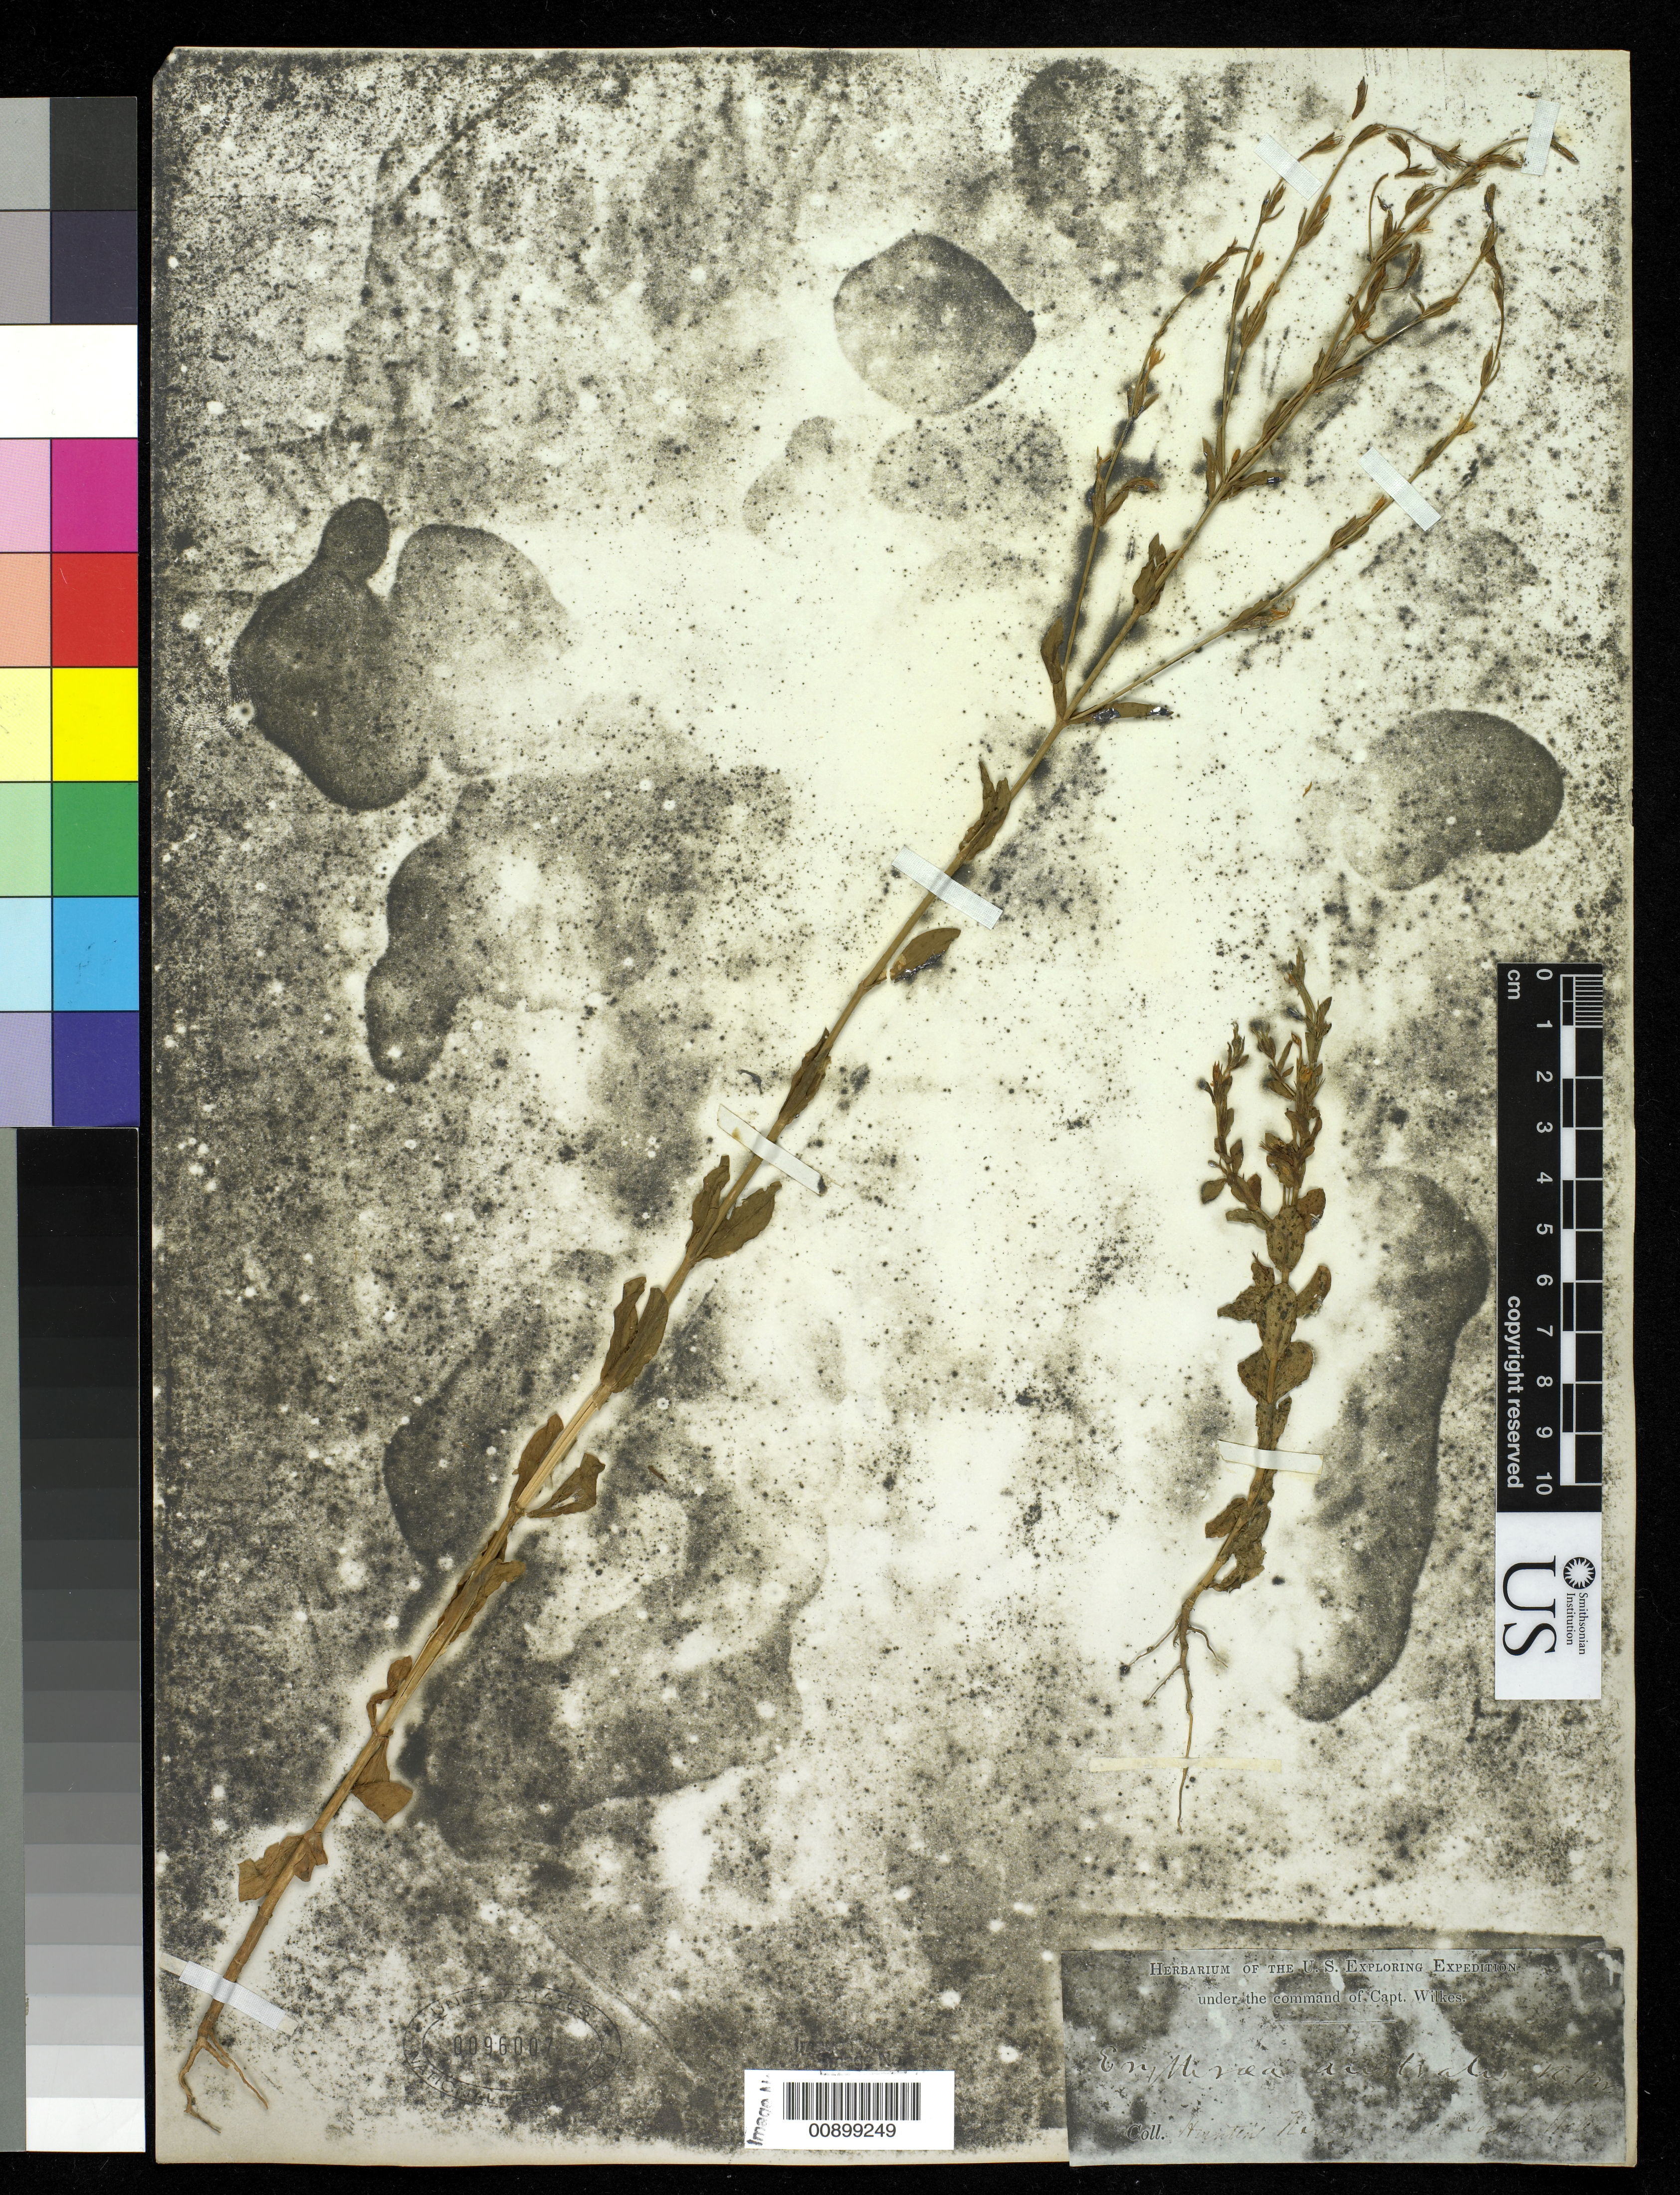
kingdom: Plantae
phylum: Tracheophyta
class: Magnoliopsida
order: Gentianales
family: Gentianaceae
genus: Schenkia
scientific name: Schenkia australis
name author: (R. Br.) G. Mans.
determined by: Strong, Mark T., (BOT), Smithsonian Institution - National Museum of Natural History (UNITED STATES)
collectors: Wilkes Explor. Exped.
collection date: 1838/1842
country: Australia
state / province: New South Wales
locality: Hunter's River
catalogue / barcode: US 96007